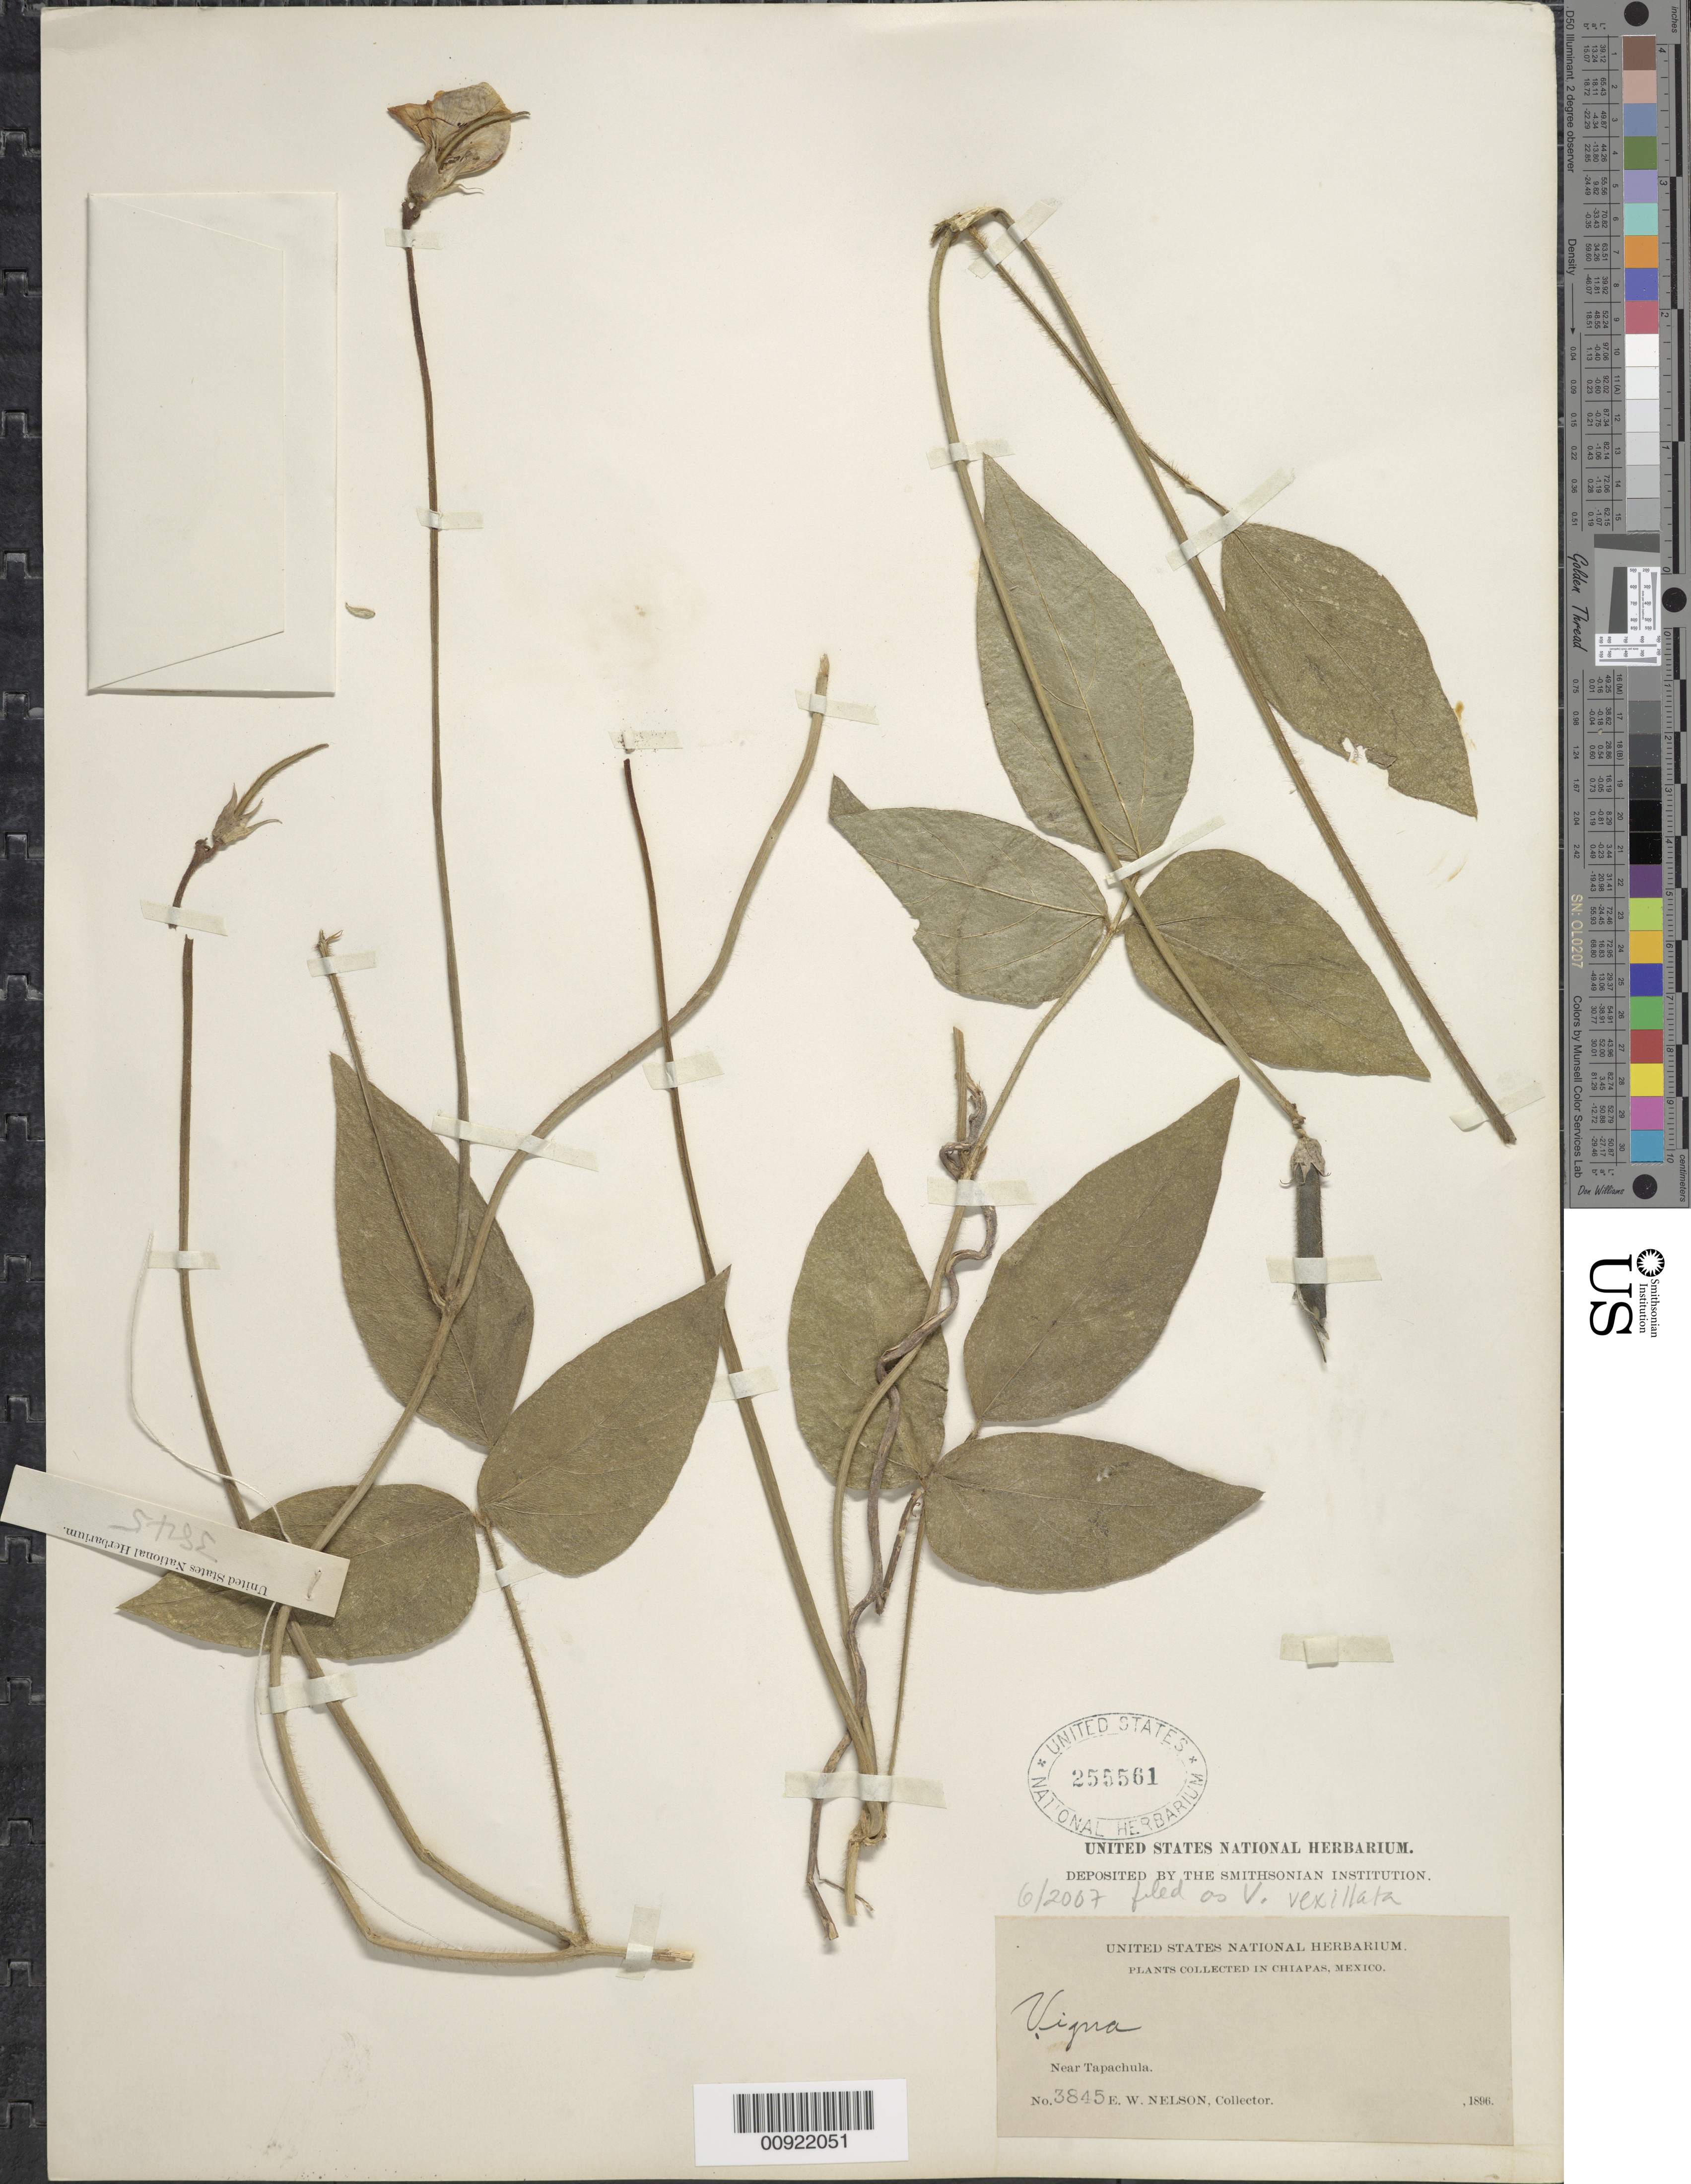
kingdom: Plantae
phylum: Tracheophyta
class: Magnoliopsida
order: Fabales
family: Fabaceae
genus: Vigna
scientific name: Vigna vexillata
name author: (L.) A. Rich.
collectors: E. W. Nelson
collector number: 3845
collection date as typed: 1896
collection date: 1896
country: Mexico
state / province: Chiapas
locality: Near Tapachula.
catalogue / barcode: US 255561